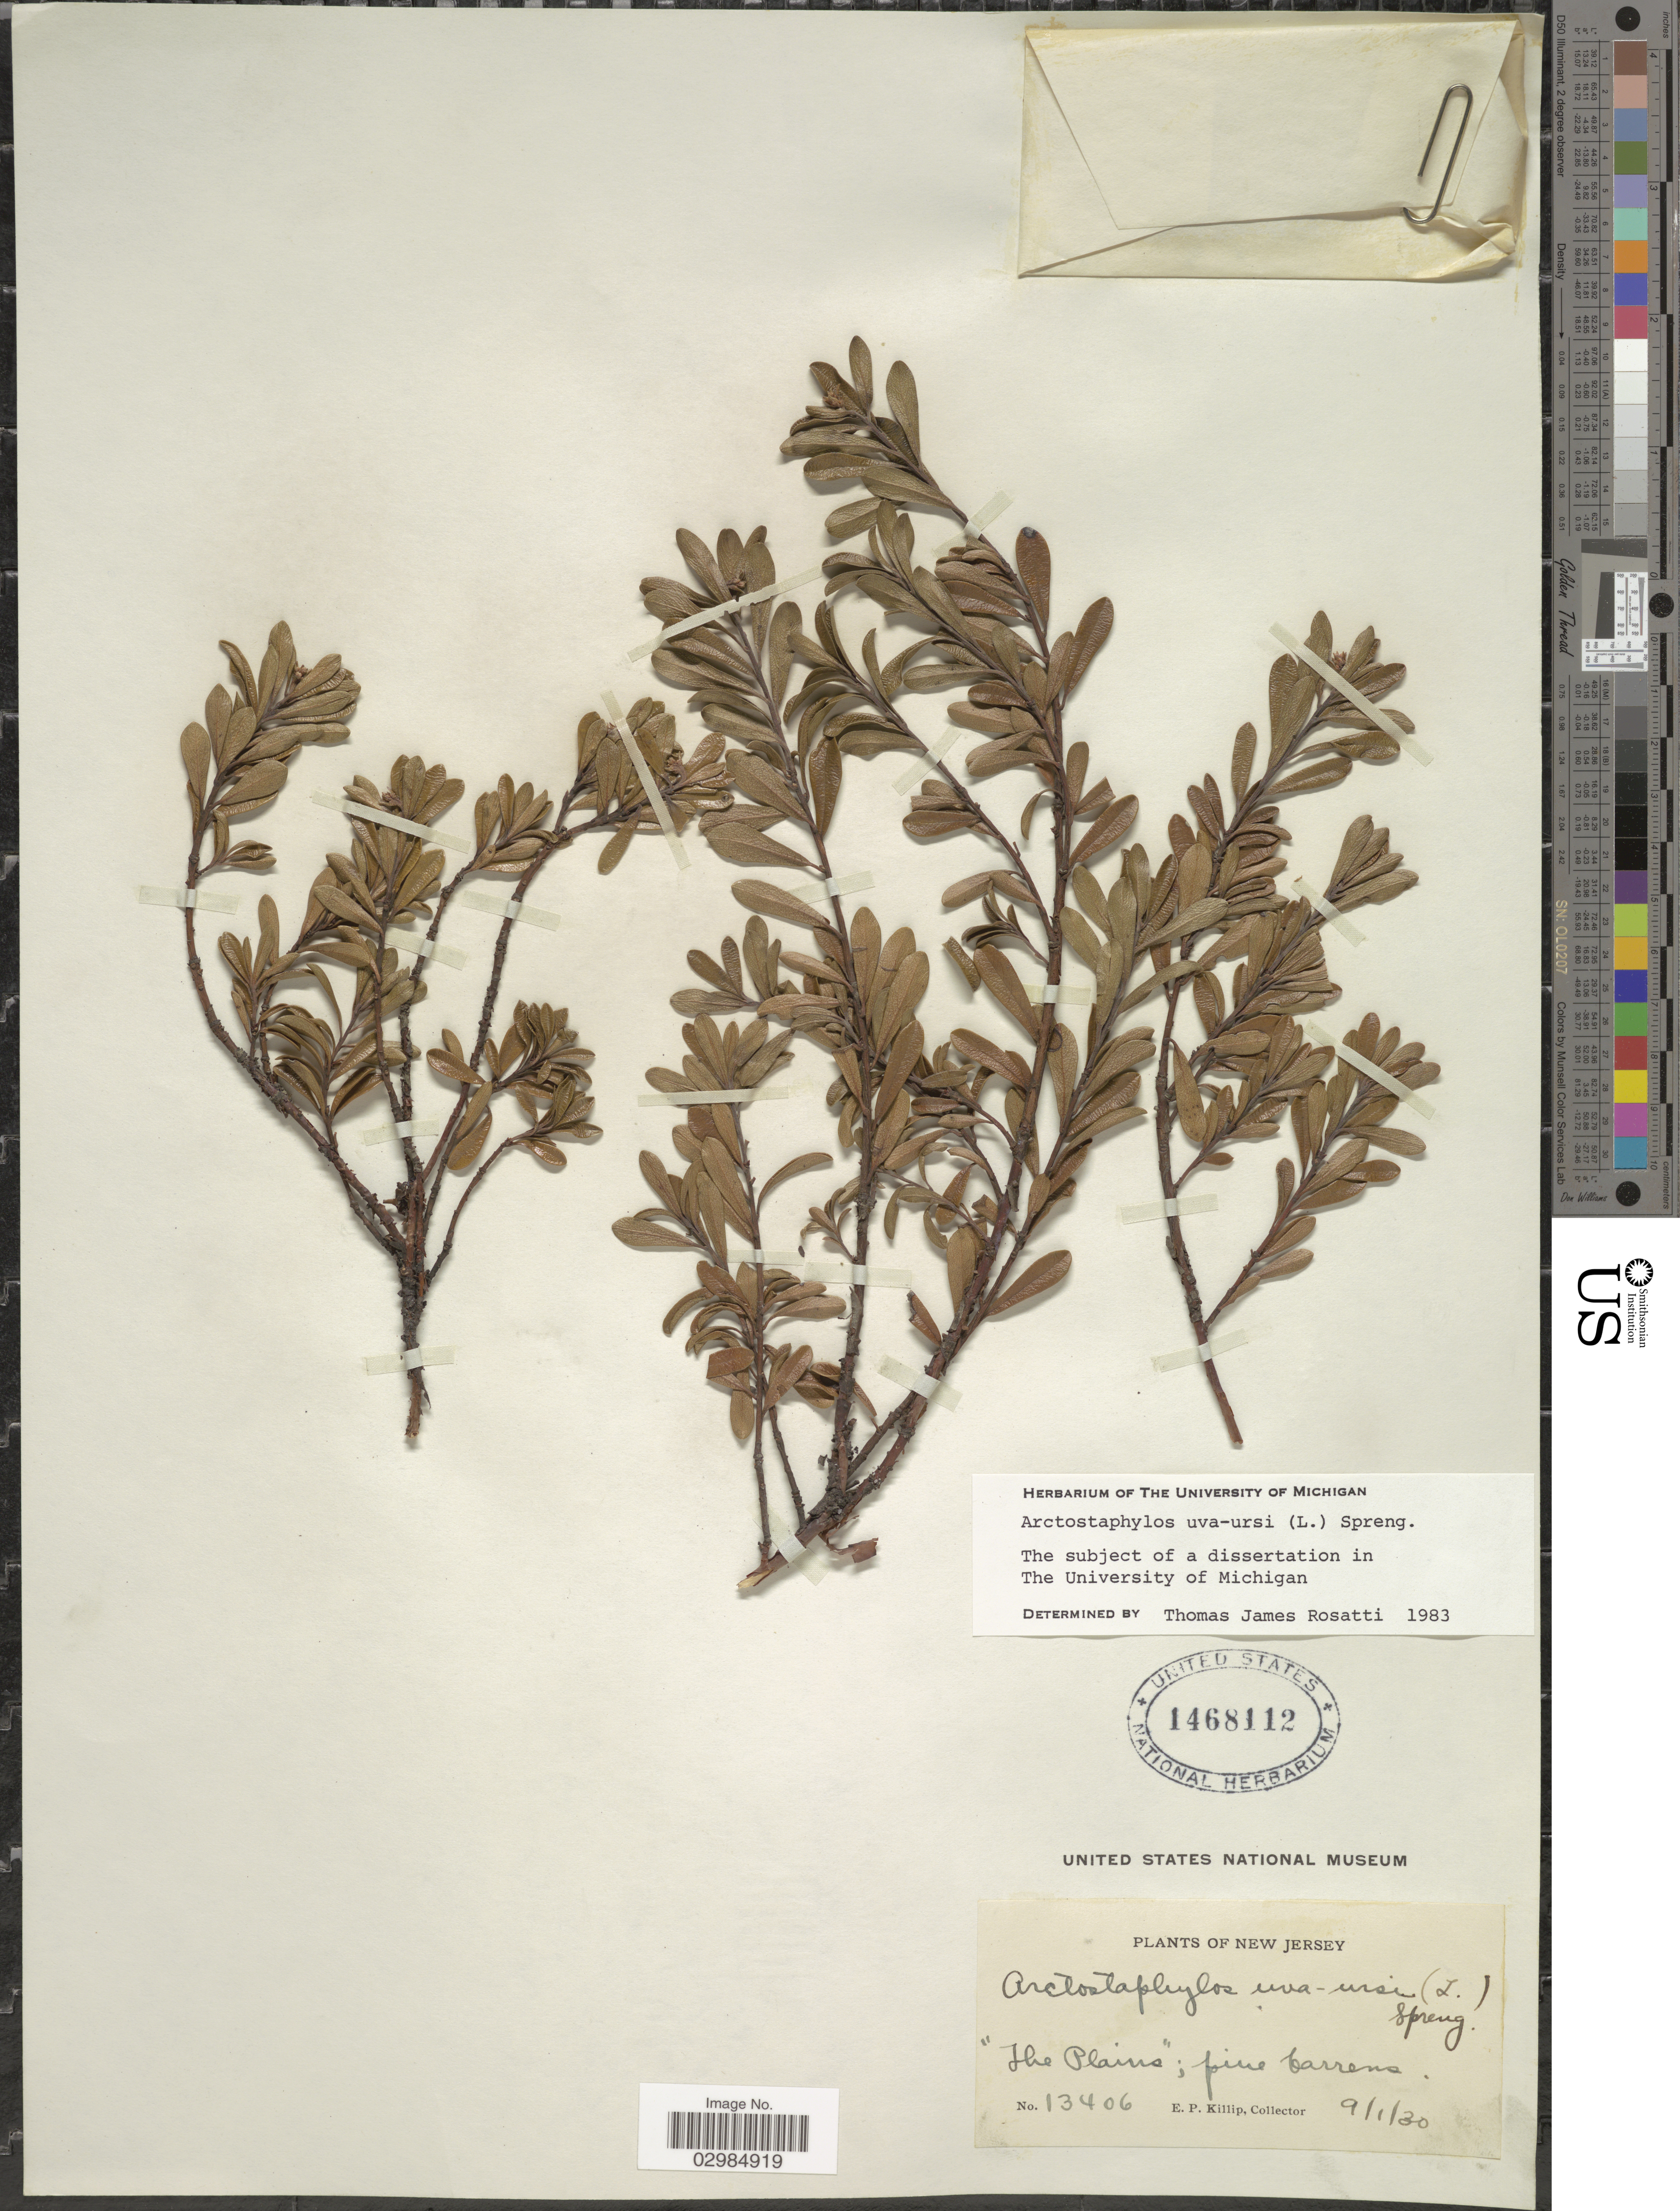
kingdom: Plantae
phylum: Tracheophyta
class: Magnoliopsida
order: Ericales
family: Ericaceae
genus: Arctostaphylos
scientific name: Arctostaphylos uva-ursi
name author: (L.) Spreng.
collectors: E. P. Killip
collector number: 13406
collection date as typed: Transcribed d/m/y: 9/1/30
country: United States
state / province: New Jersey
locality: The Plains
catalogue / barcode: US 1468112